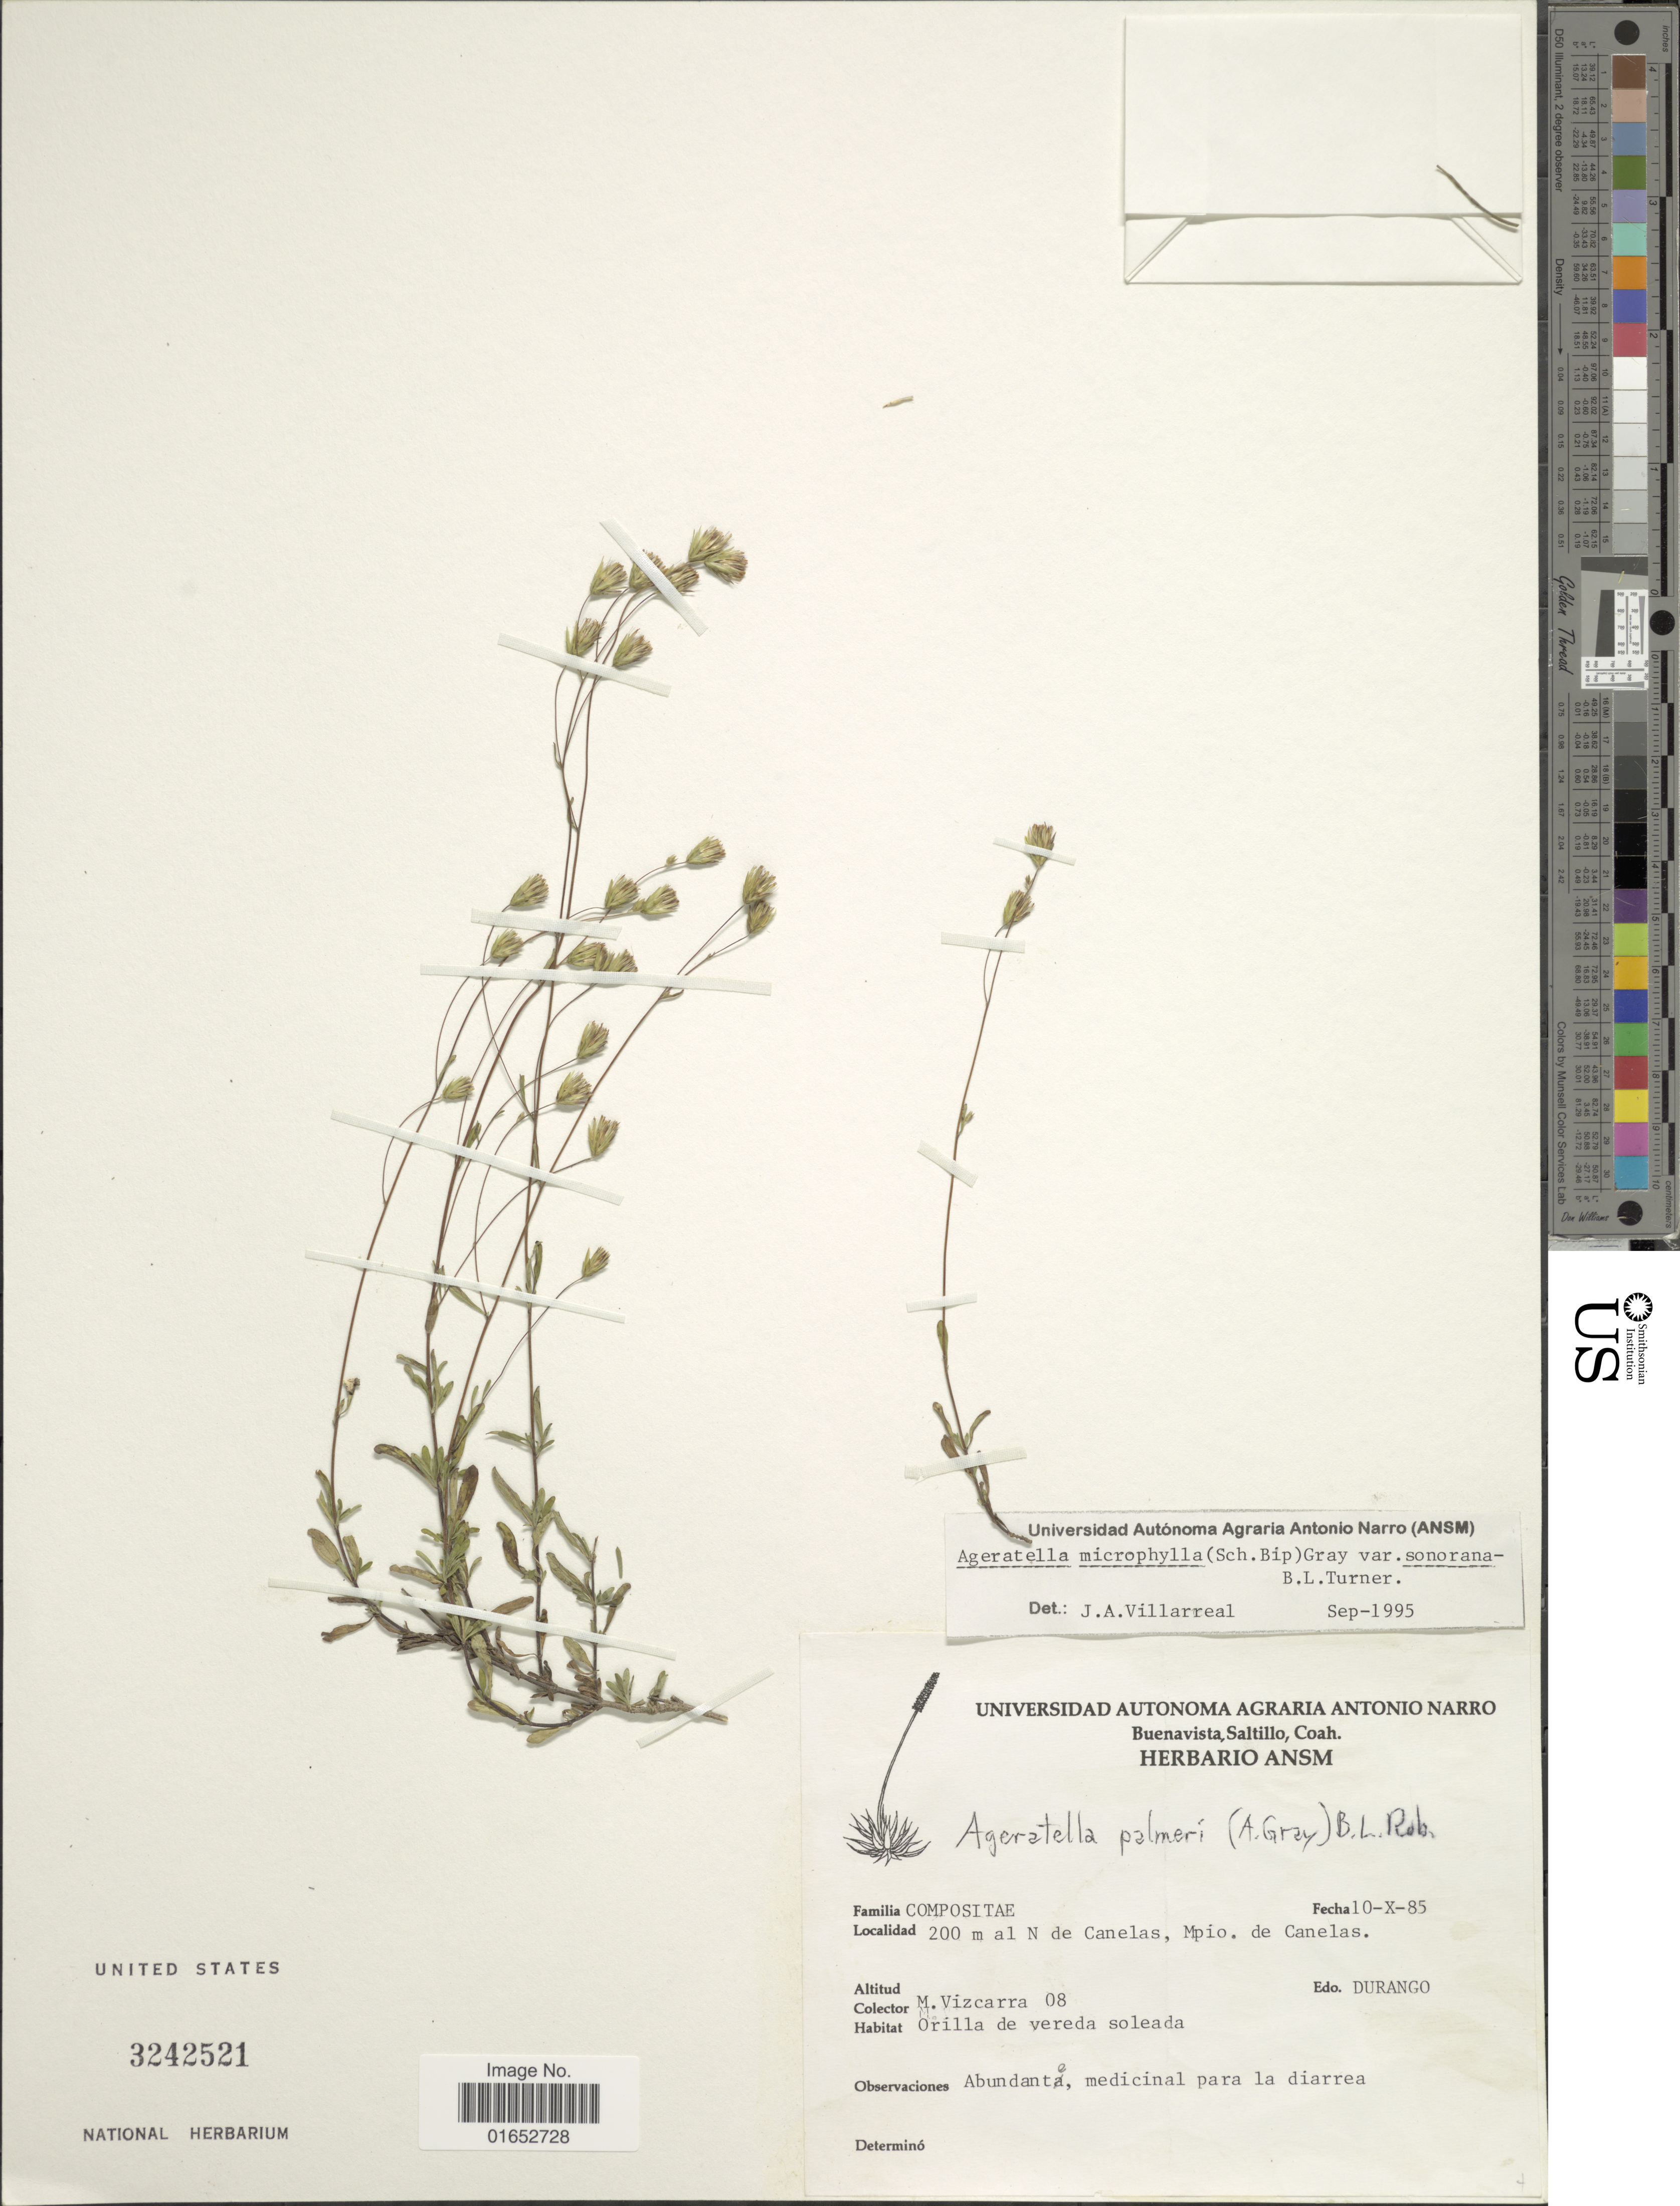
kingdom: Plantae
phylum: Tracheophyta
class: Magnoliopsida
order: Asterales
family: Asteraceae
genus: Ageratella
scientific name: Ageratella palmeri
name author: (A. Gray) B.L. Rob.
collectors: M. Vizcarra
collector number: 08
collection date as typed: Transcribed d/m/y: 10/10/85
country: Mexico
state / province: Durango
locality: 200 m al N de Canelas, Mpio de Canelas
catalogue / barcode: US 3242521